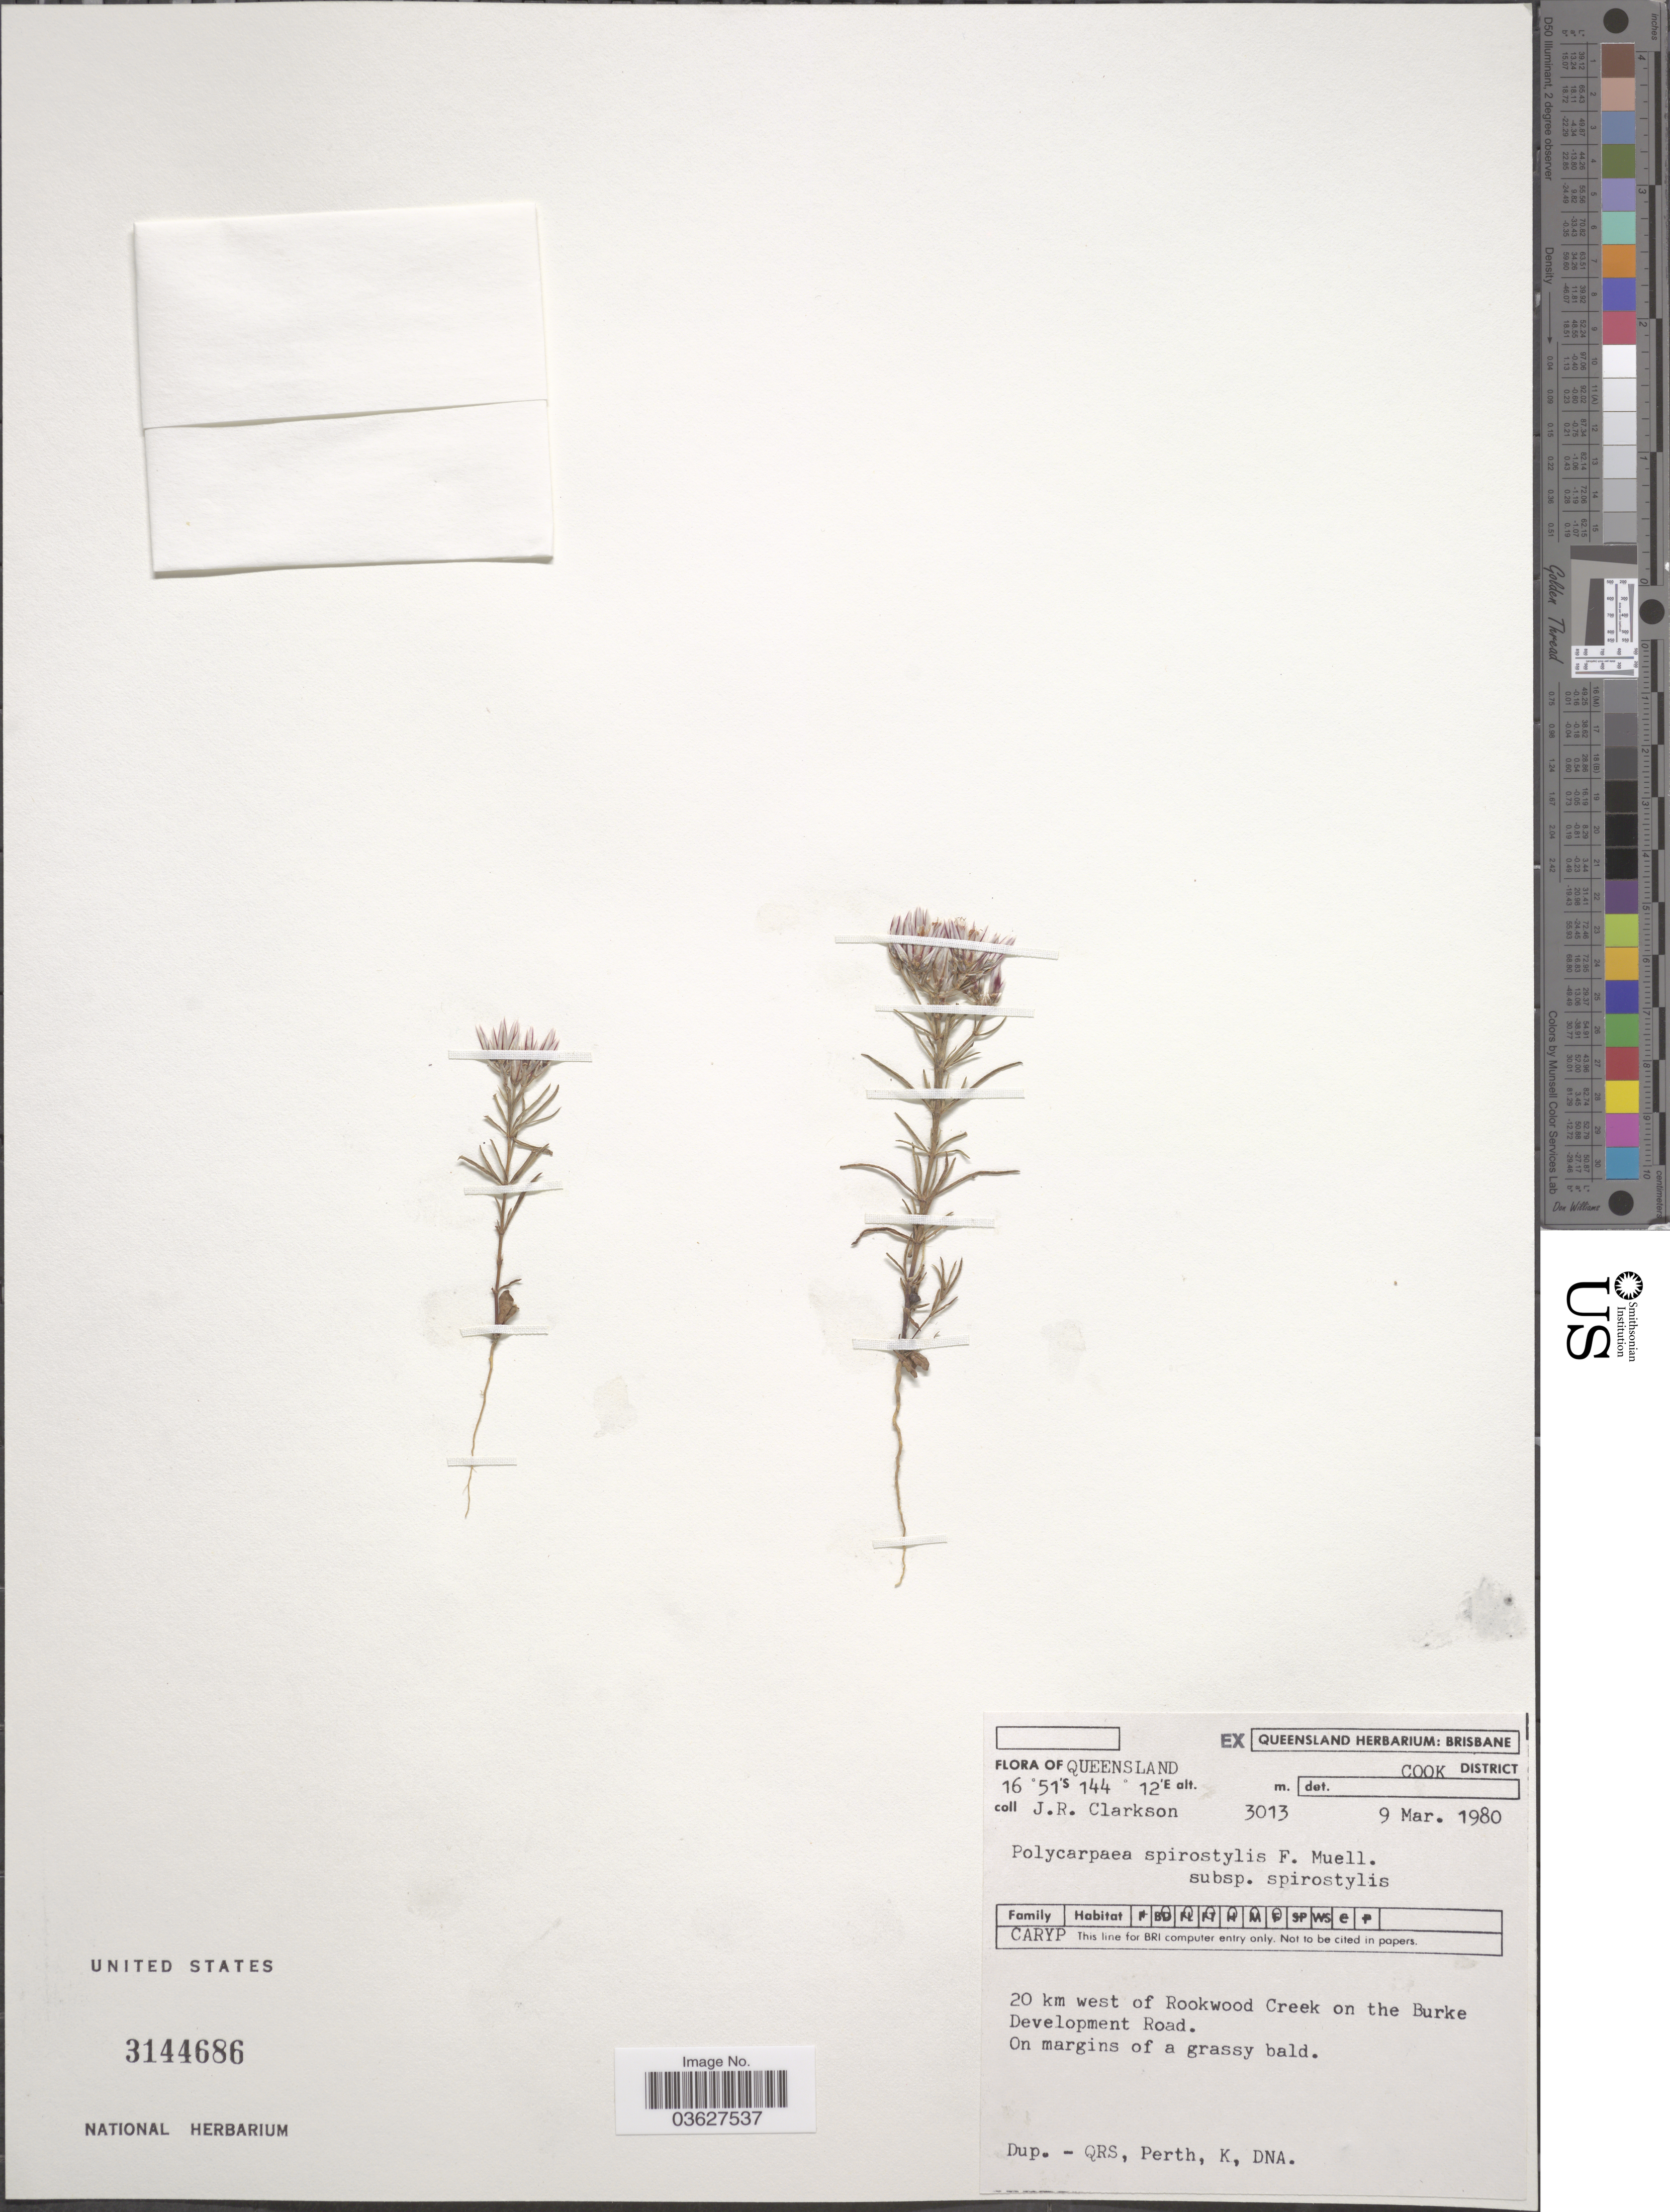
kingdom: Plantae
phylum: Tracheophyta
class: Magnoliopsida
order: Caryophyllales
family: Caryophyllaceae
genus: Polycarpaea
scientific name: Polycarpaea spirostylis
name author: F. Muell.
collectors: J. Clarkson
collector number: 3013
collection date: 1980-03-09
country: Australia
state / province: Queensland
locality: Cook District. 20 km west of Rookwood Creek on the Burke Development Road.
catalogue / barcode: US 3144686